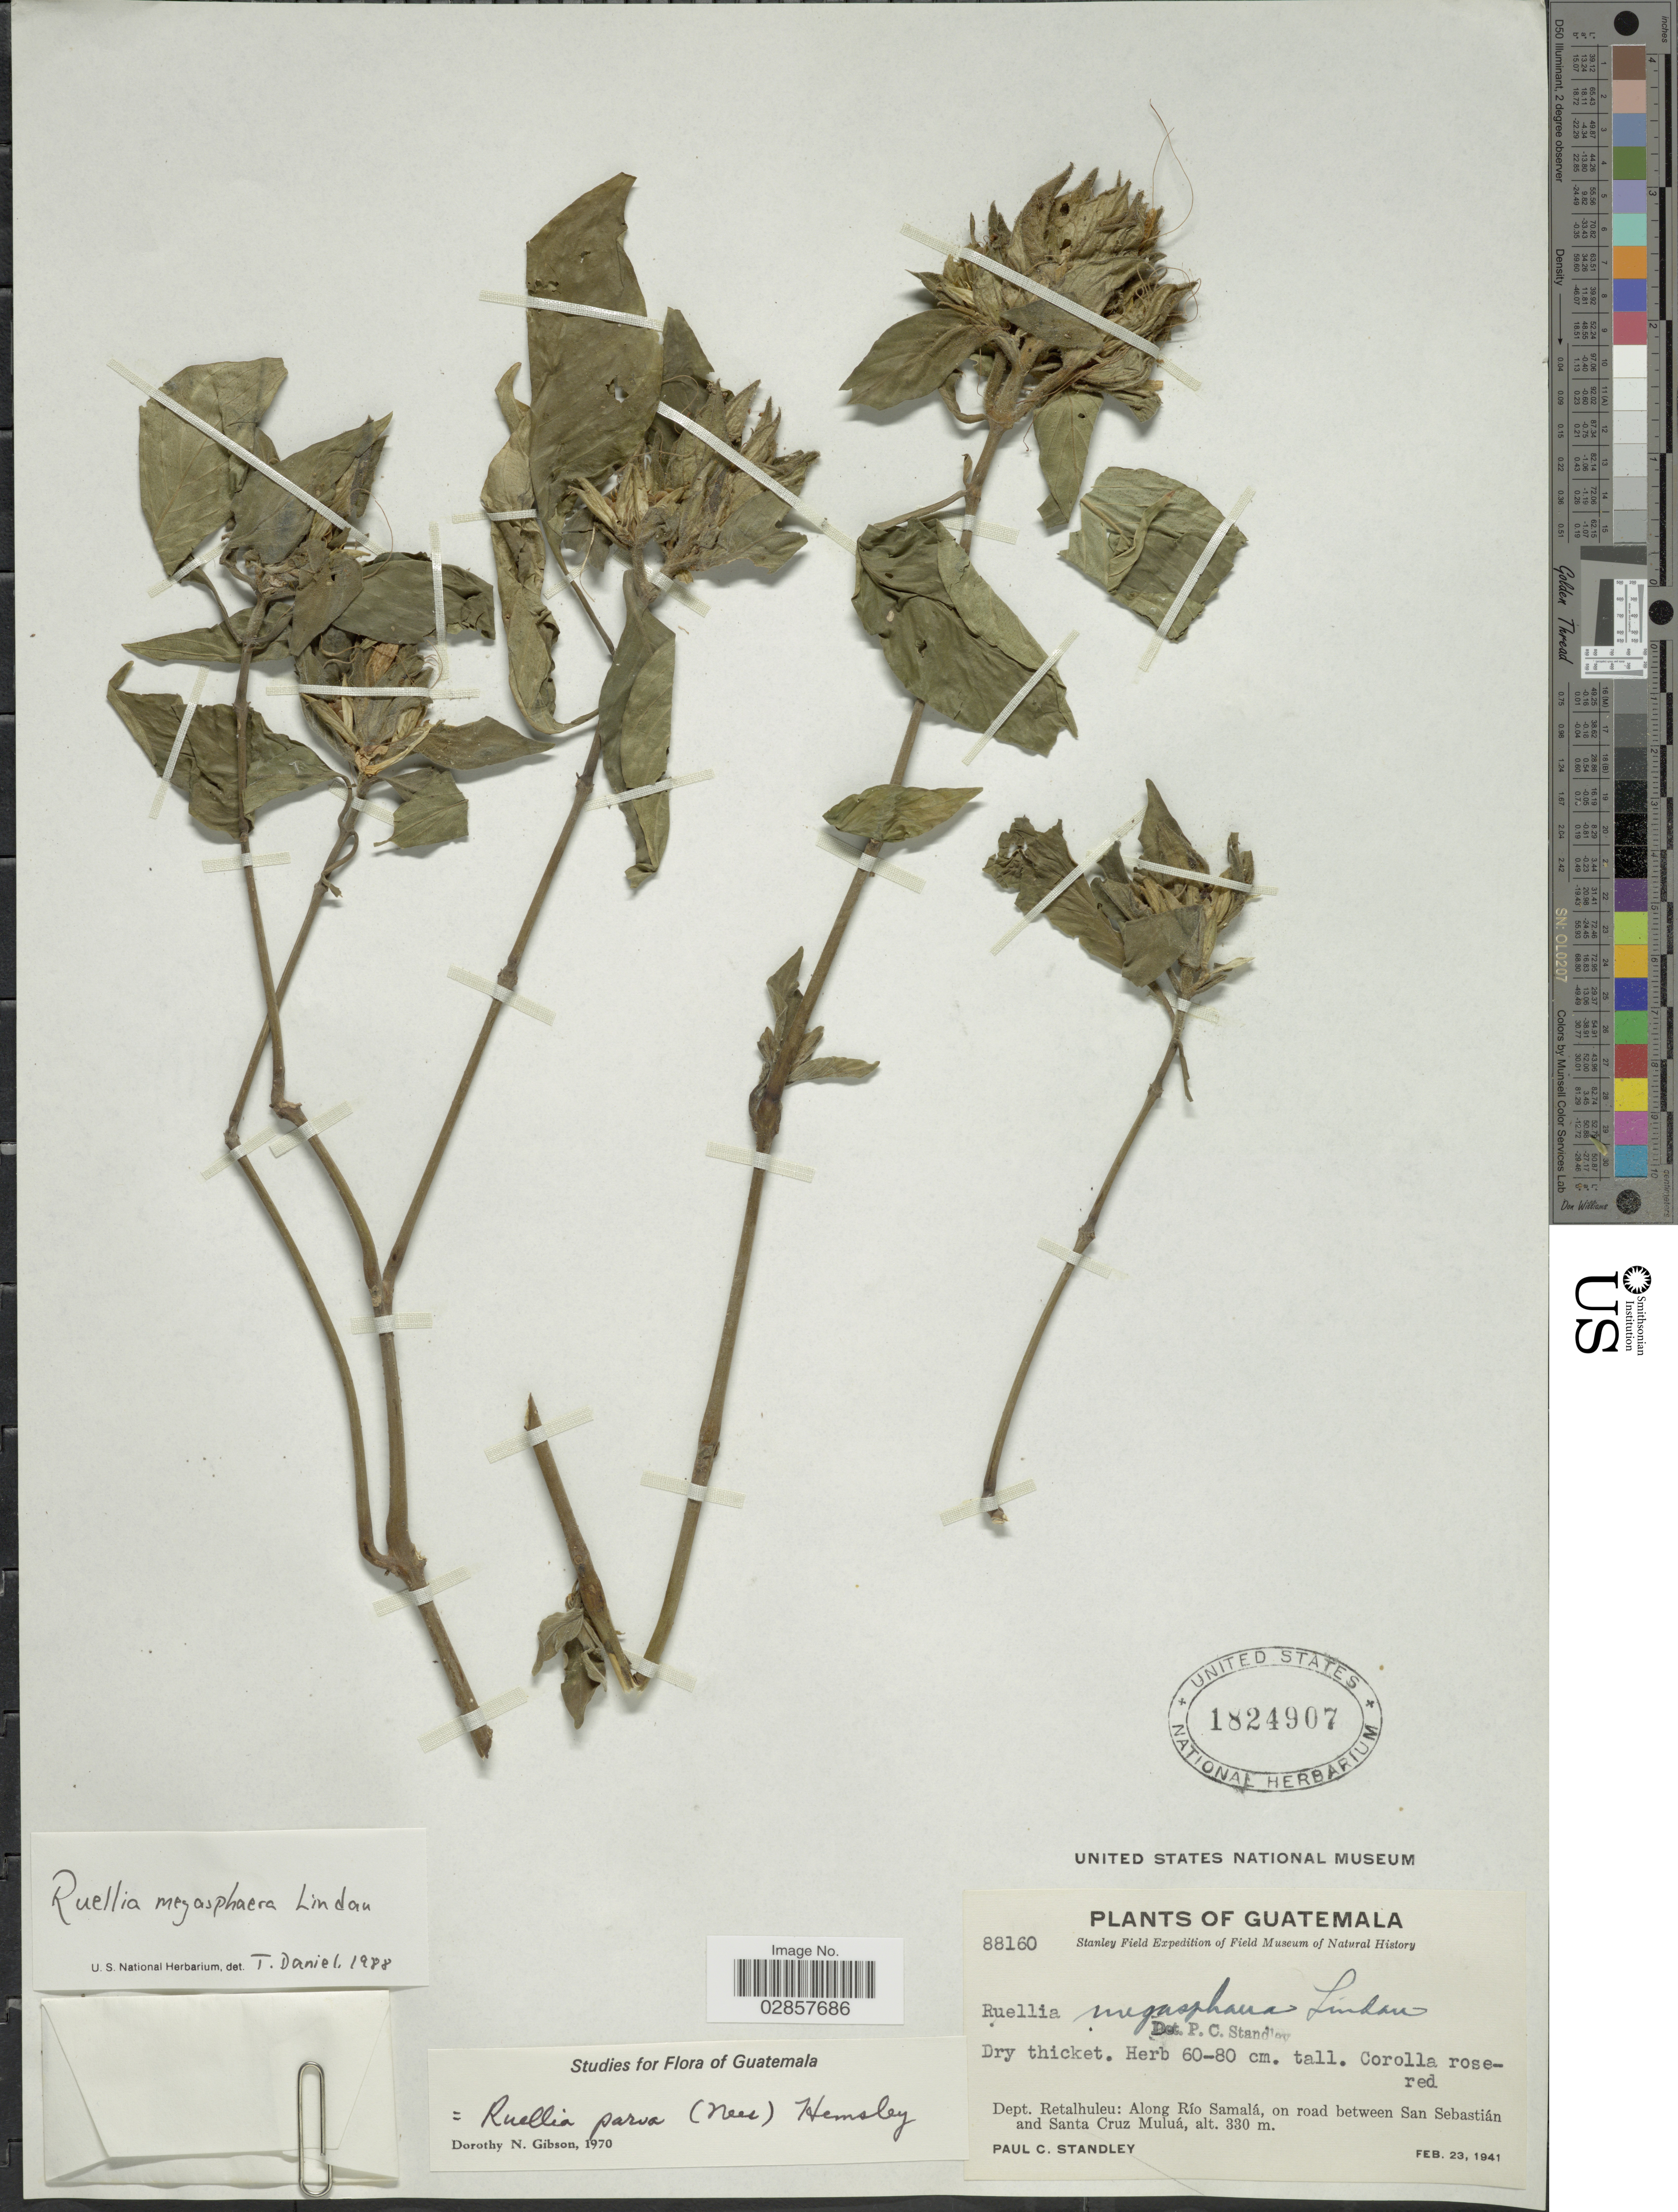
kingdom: Plantae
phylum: Tracheophyta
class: Magnoliopsida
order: Lamiales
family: Acanthaceae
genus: Ruellia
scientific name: Ruellia megasphaera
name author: Lindau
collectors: P. C. Standley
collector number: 88160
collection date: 1941-02-23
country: Guatemala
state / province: Retalhuleu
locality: Dept. Retalhuleu, Along Río Samalá, on road between San Sebastián and Santa Cruz Muluá.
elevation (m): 330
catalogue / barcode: US 1824907